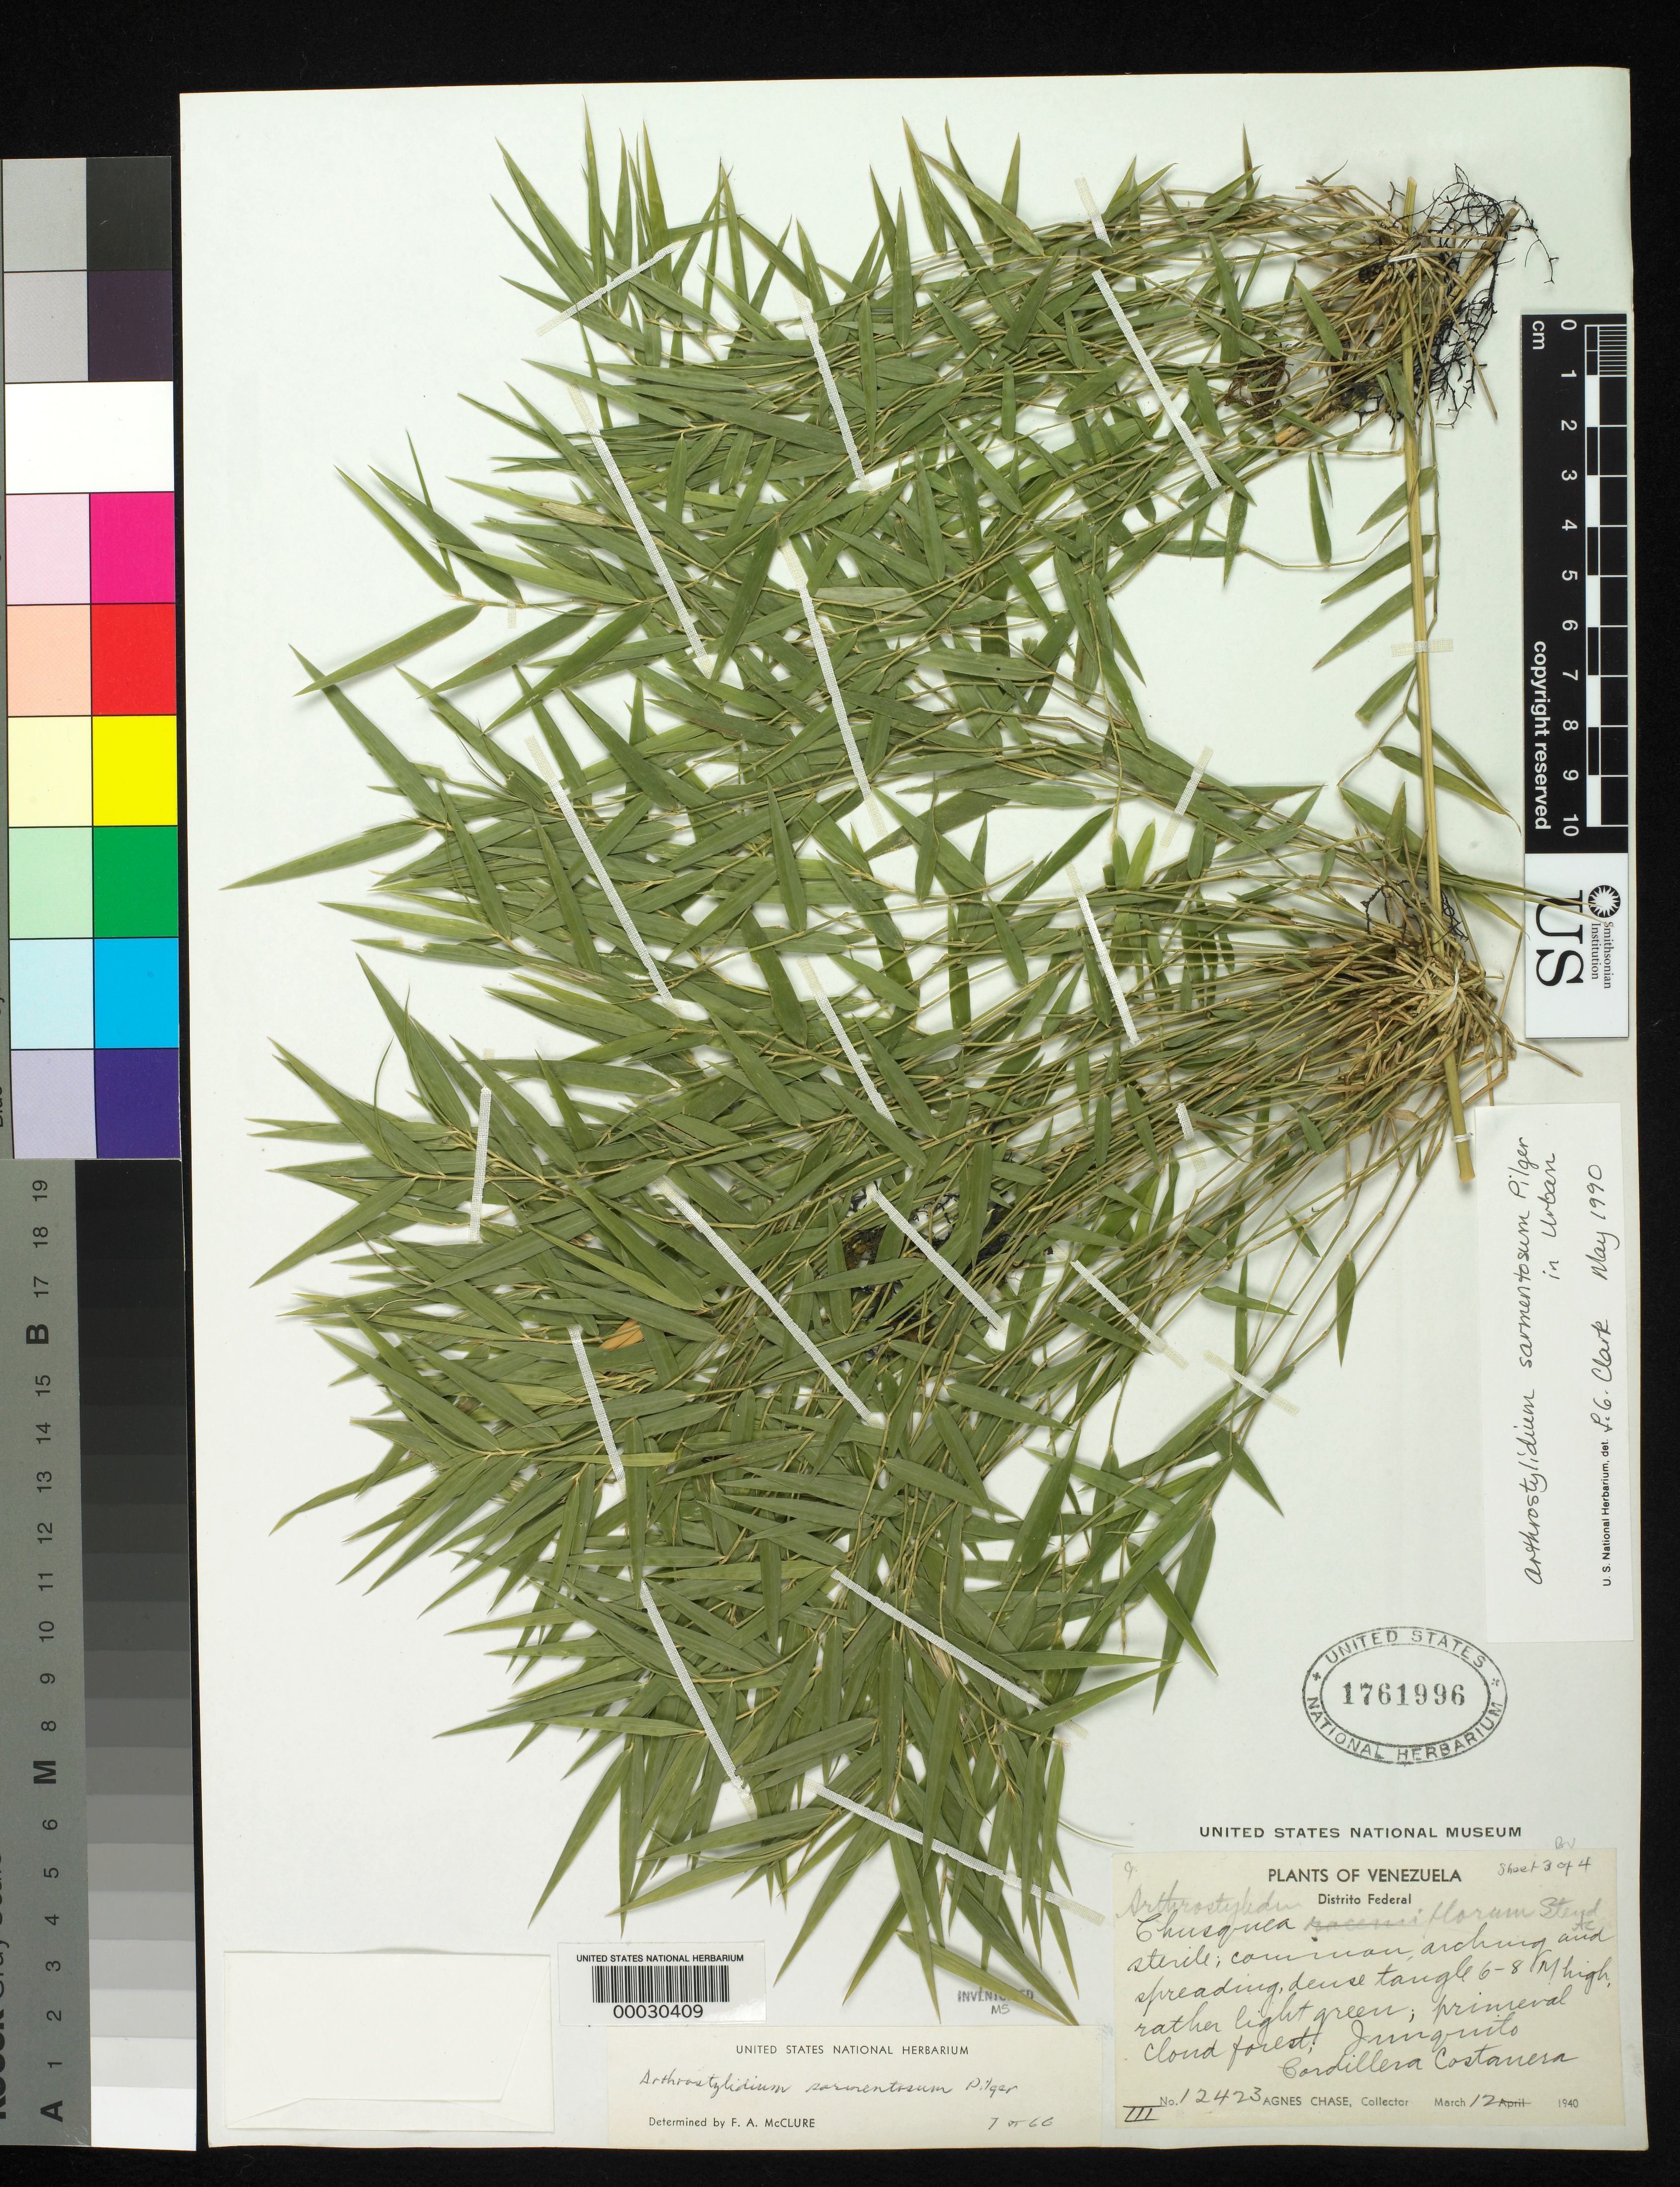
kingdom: Plantae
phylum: Tracheophyta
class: Liliopsida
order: Poales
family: Poaceae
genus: Arthrostylidium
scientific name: Arthrostylidium sarmentosum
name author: Pilg. in Urb.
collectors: A. Chase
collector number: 12423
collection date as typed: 12 Apr 1940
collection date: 1940-04-12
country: Venezuela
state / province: Distrito Federal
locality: Junquito cordillera costanera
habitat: Primeval cloud forest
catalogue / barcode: US 1761996